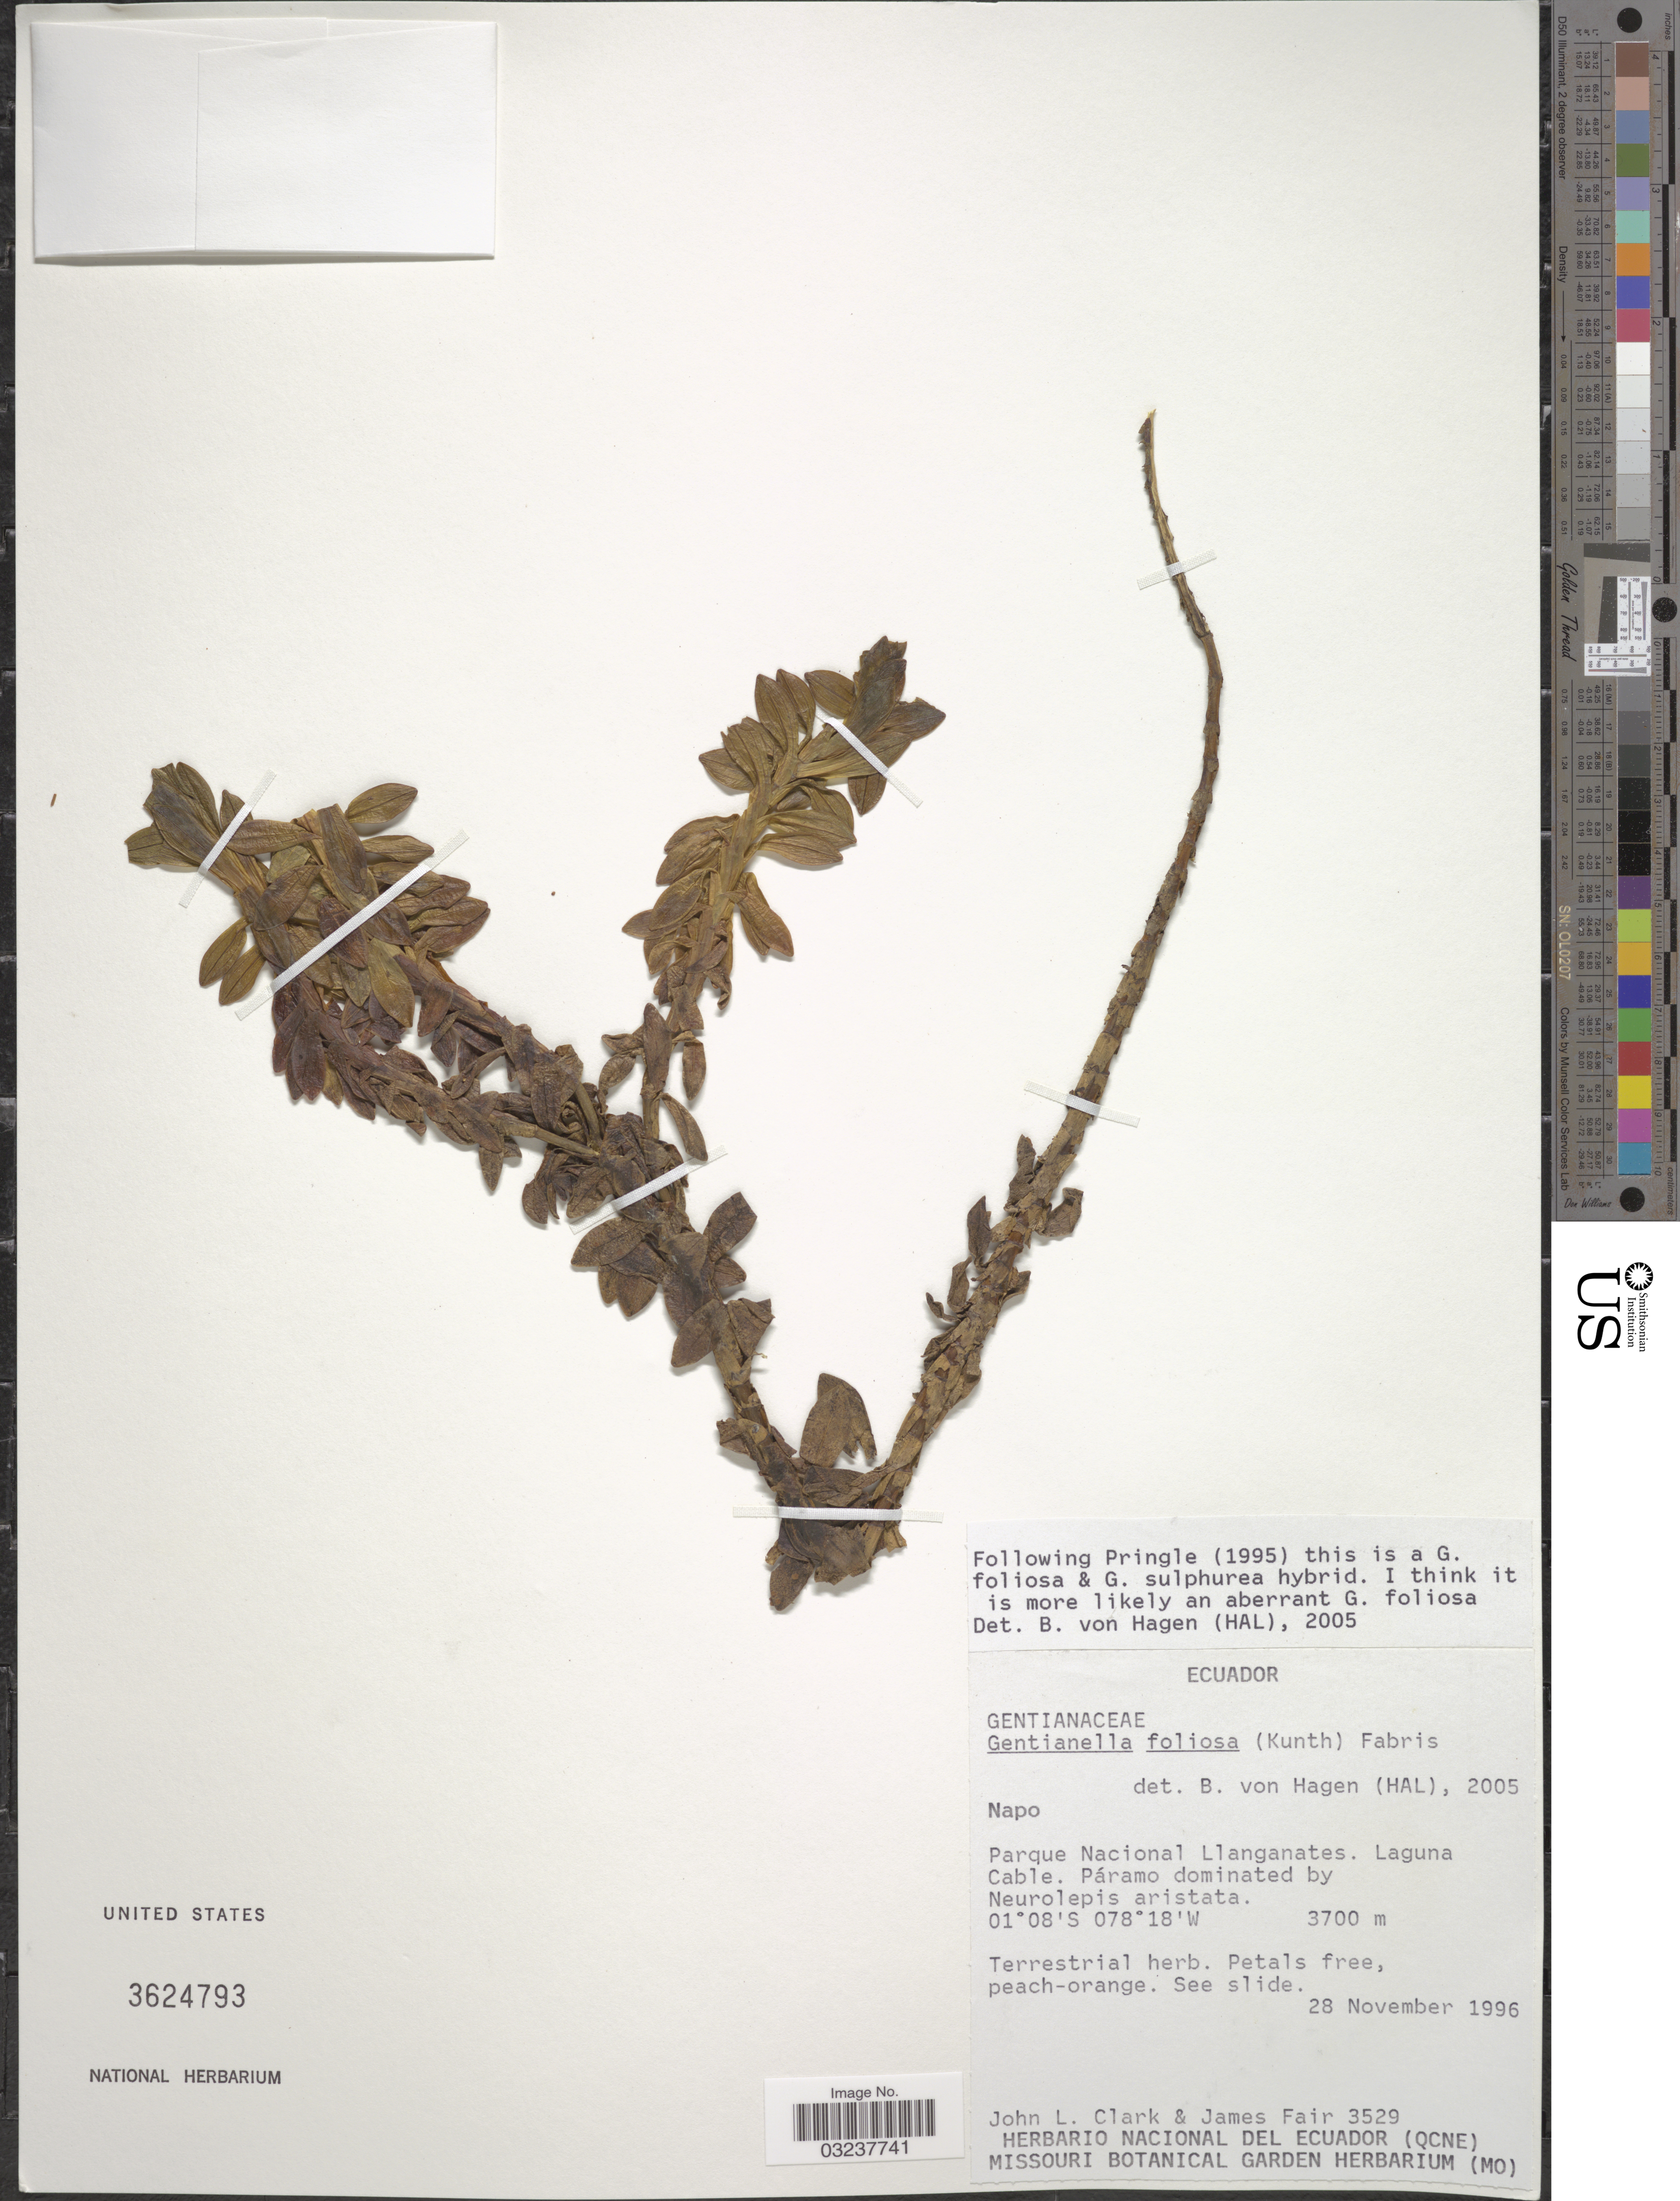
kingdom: Plantae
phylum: Tracheophyta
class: Magnoliopsida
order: Gentianales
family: Gentianaceae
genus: Gentianella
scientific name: Gentianella foliosa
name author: (Kunth) Fabris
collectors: J. L. Clark & J. Fair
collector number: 3529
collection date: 1996-11-28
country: Ecuador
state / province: Napo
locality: Parque Nacional Llanganates. Laguna Cable.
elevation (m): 3700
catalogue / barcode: US 3624793